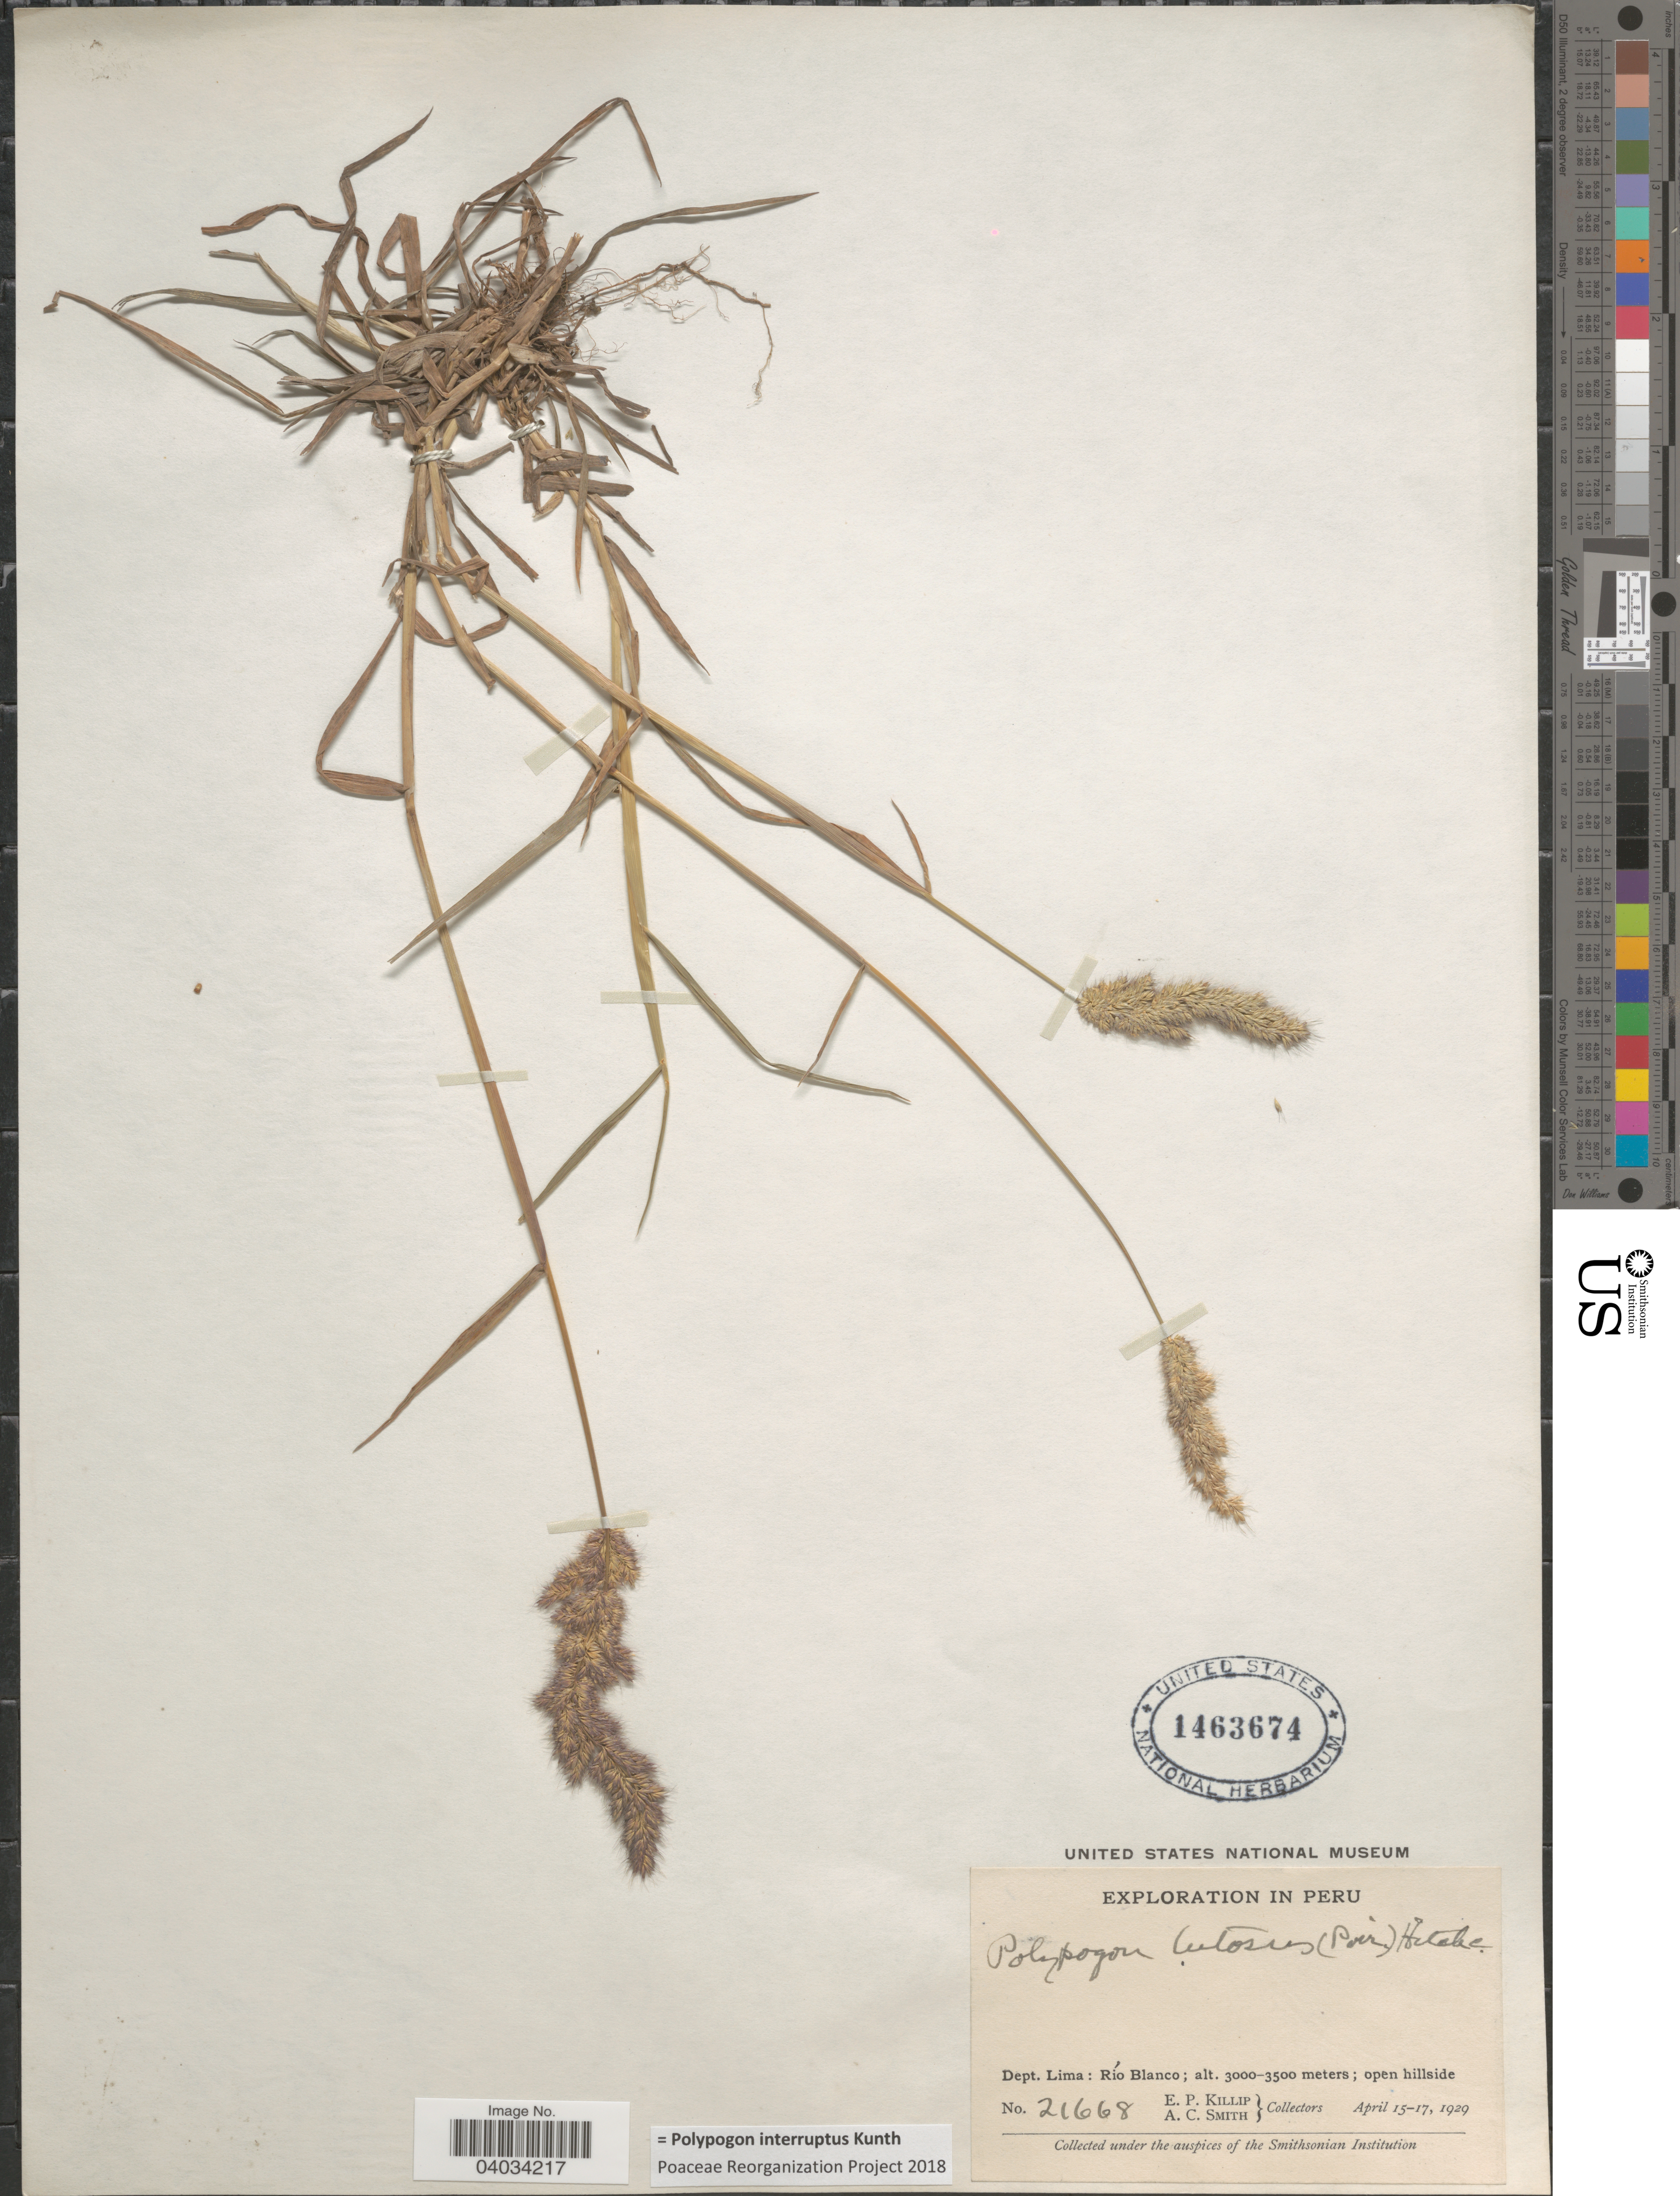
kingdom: Plantae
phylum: Tracheophyta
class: Liliopsida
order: Poales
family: Poaceae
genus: Polypogon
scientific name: Polypogon interruptus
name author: Kunth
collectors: E. P. Killip & A. C. Smith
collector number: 21668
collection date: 1929-04-15/1929-04-17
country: Peru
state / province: Lima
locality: Dept. Lima : Río Blanco.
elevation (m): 3000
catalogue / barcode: US 1463674